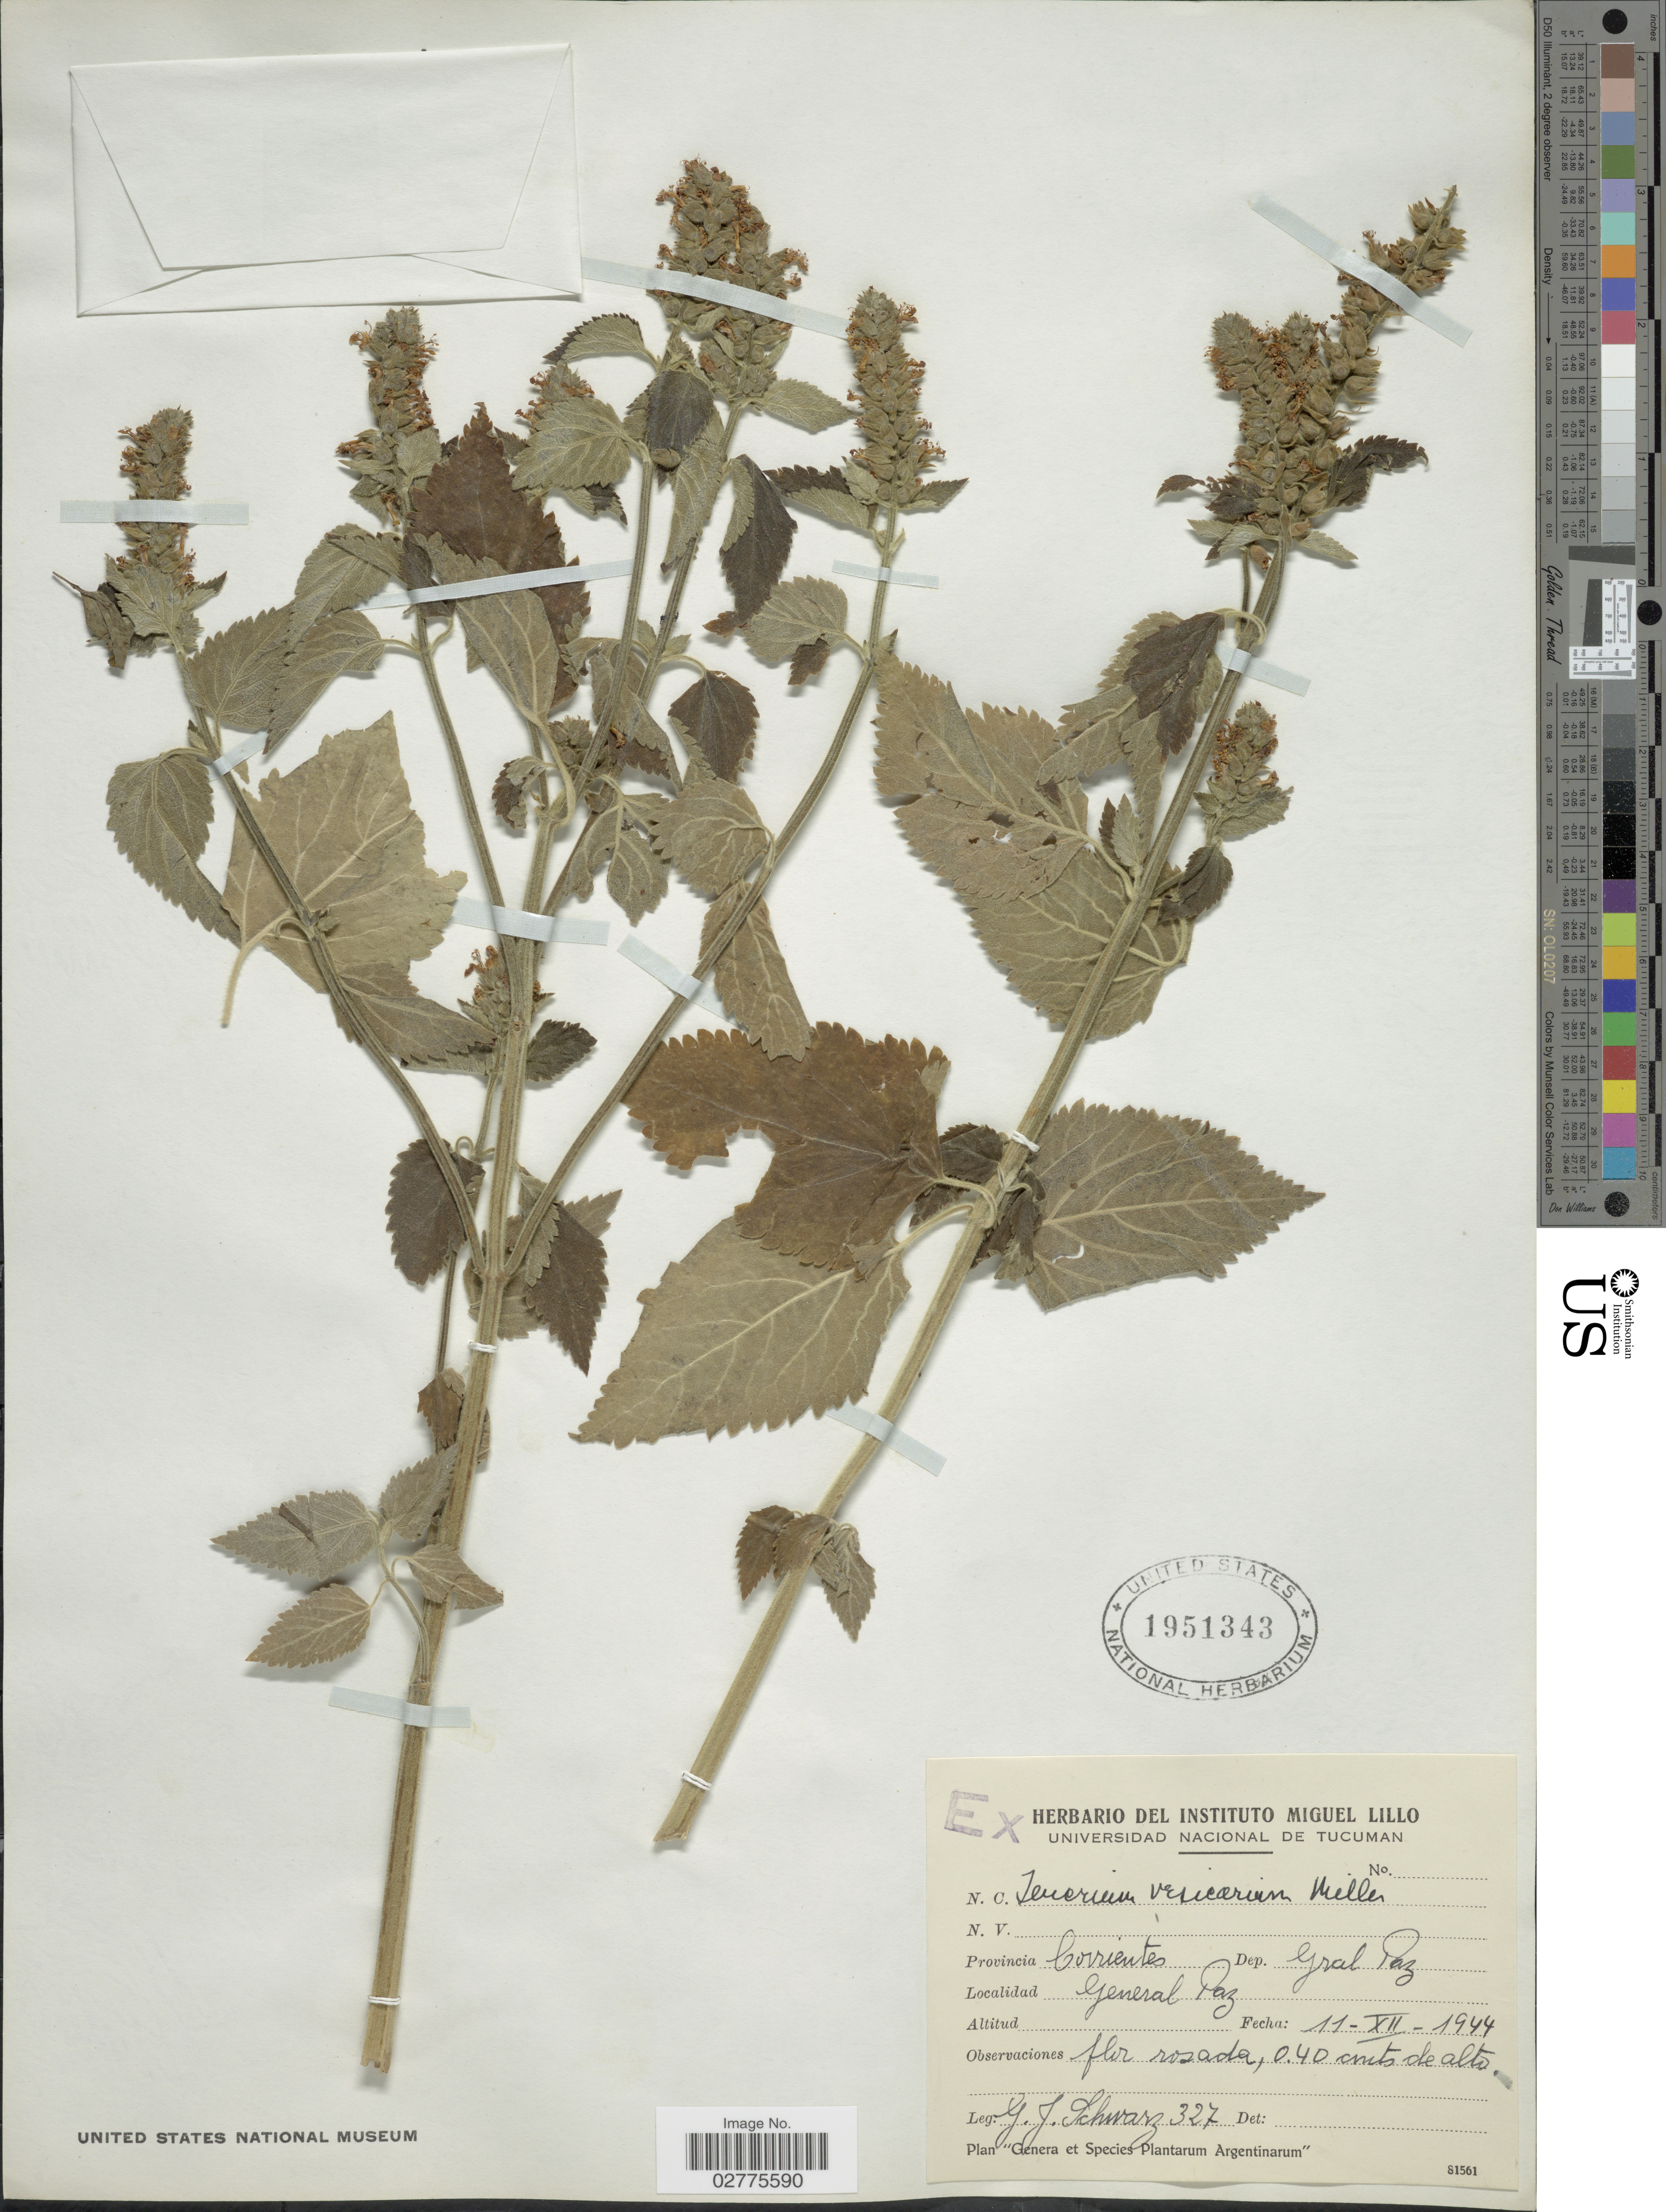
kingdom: Plantae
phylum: Tracheophyta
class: Magnoliopsida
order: Lamiales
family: Lamiaceae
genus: Teucrium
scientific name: Teucrium vesicarium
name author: Mill.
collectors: G. J. Schwarz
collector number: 327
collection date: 1944-12-11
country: Argentina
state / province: Corrientes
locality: Provincia Corrientes, Dep. Gral Paz, General Paz.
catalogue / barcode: US 1951343